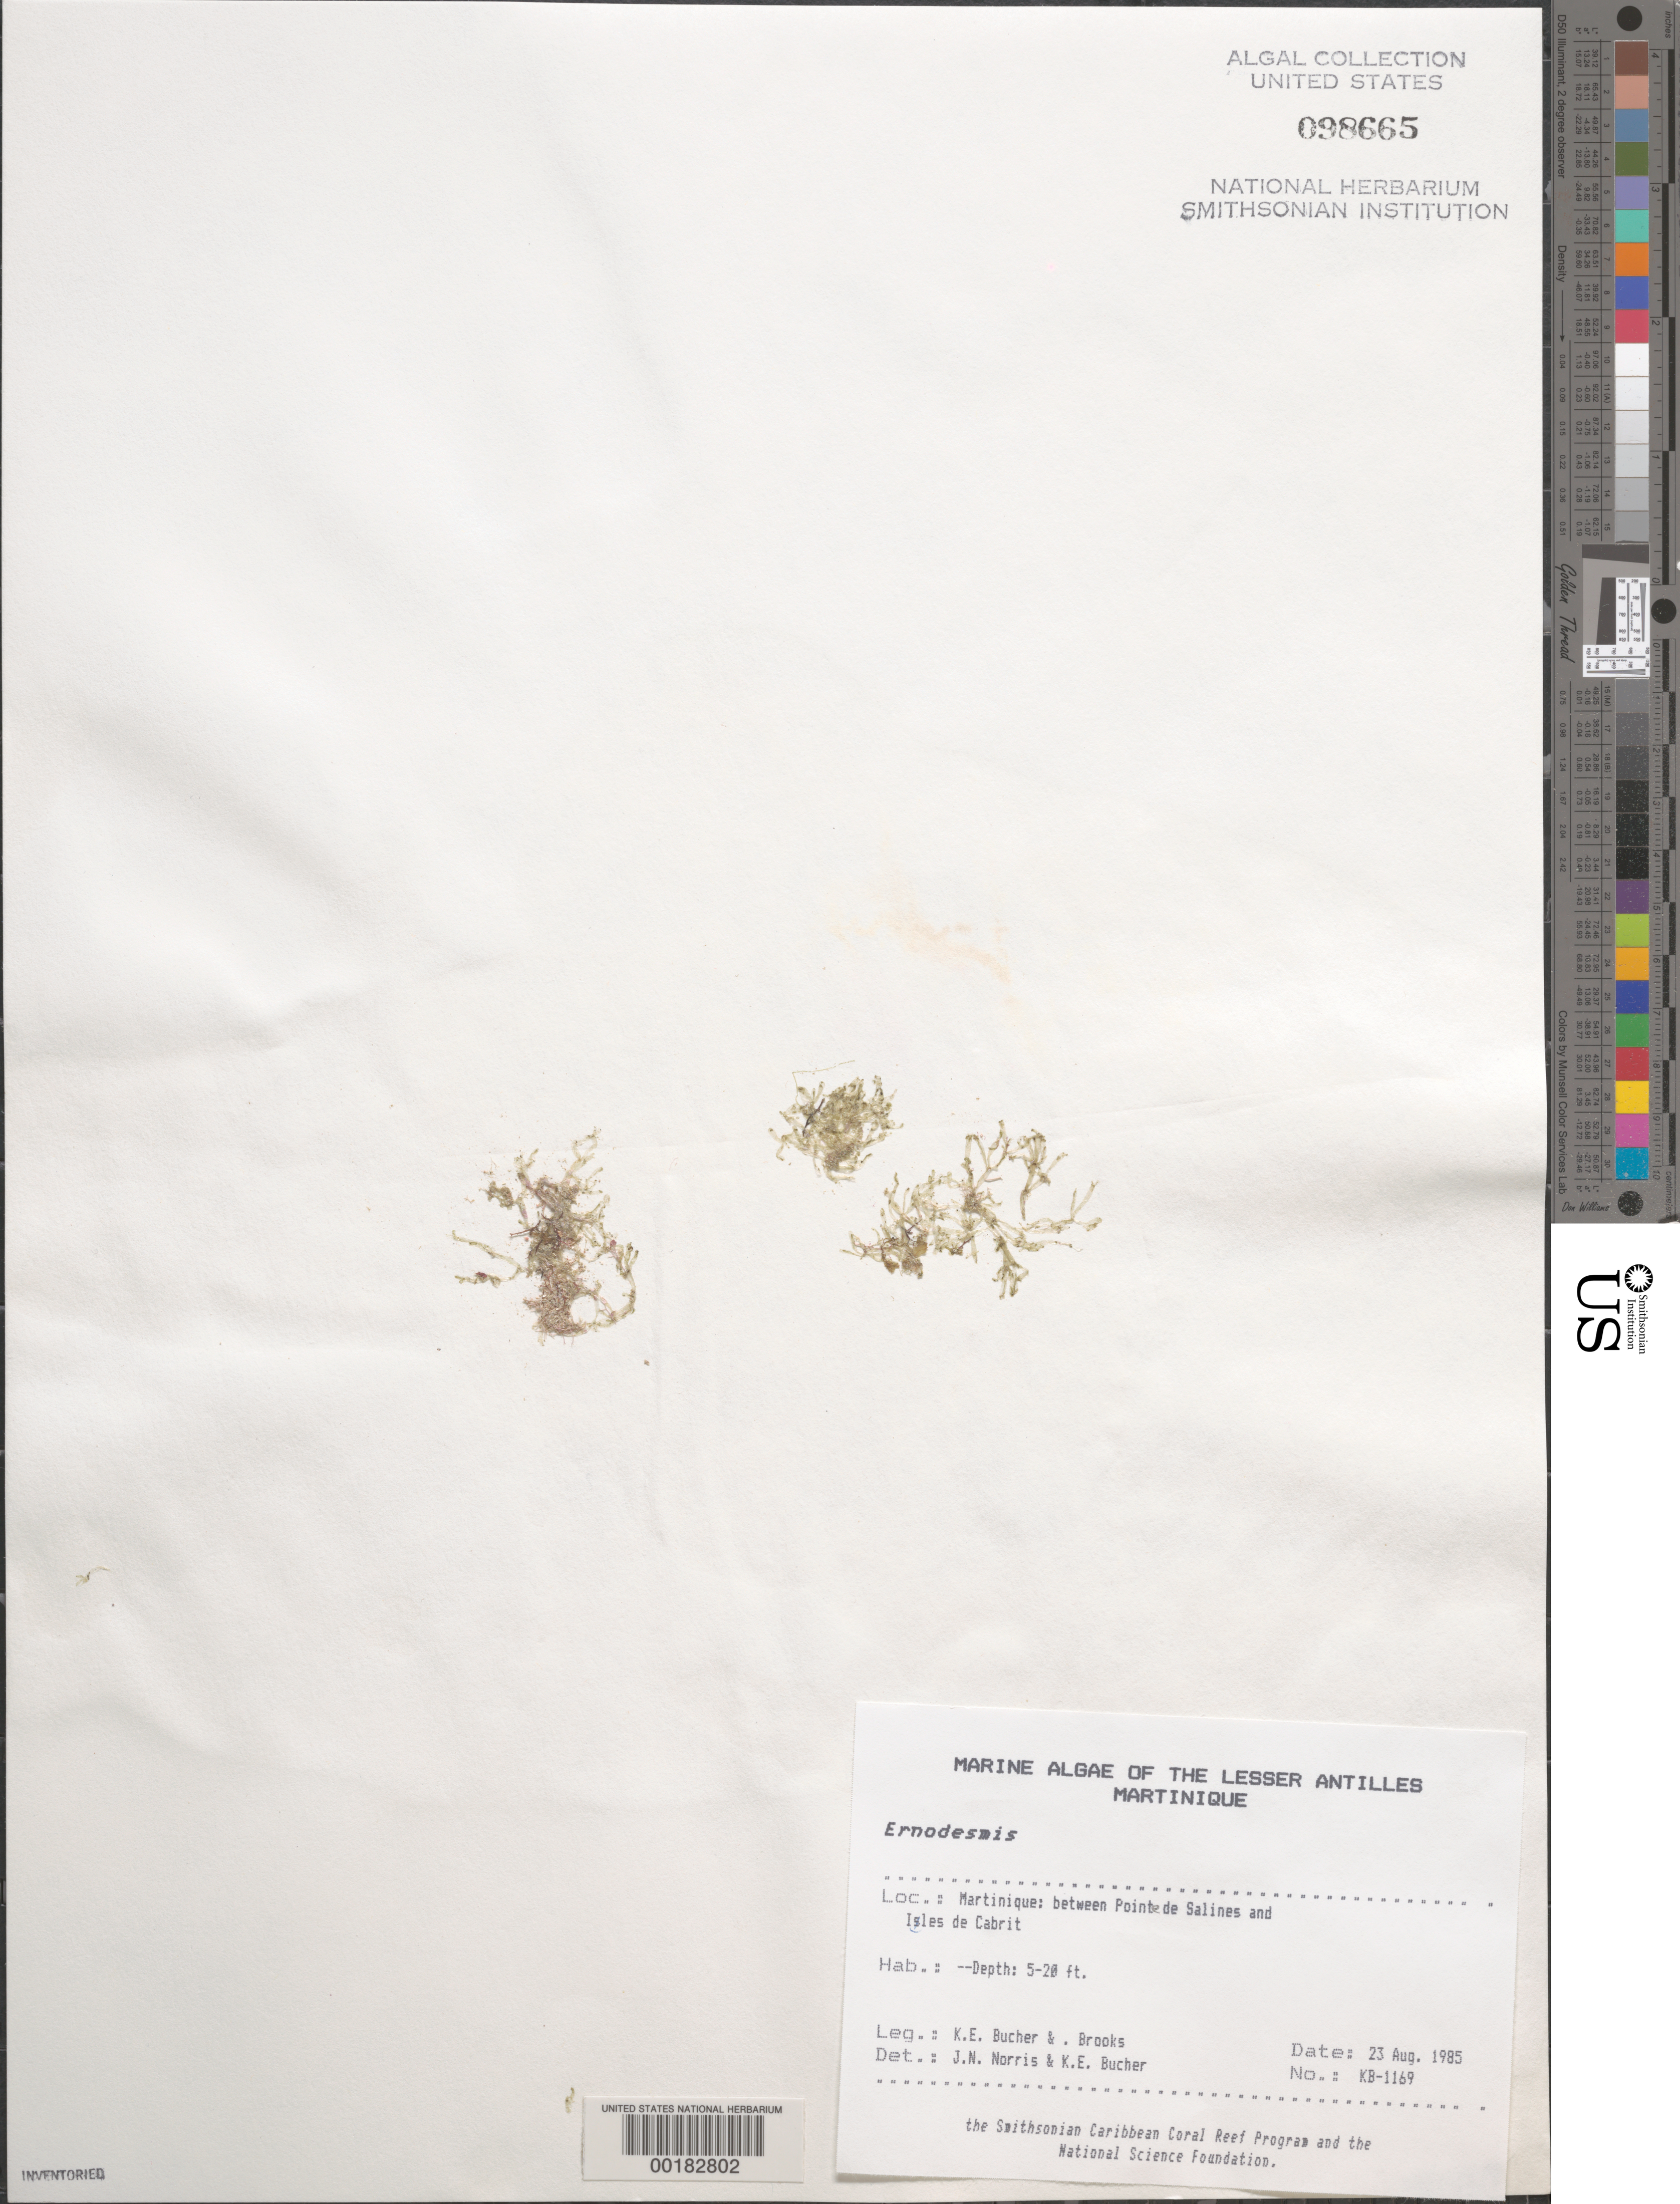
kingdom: Plantae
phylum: Chlorophyta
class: Ulvophyceae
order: Siphonocladales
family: Siphonocladaceae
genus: Ernodesmis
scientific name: Ernodesmis sp.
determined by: Norris, J. N.; Bucher, K. E.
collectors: K. E. Bucher & B. Brooks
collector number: Kb-1169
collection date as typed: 23 Aug 1985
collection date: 1985-08-23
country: Martinique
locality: Between Pointe de Salines and Iles de Cabrit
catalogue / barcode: US 98665